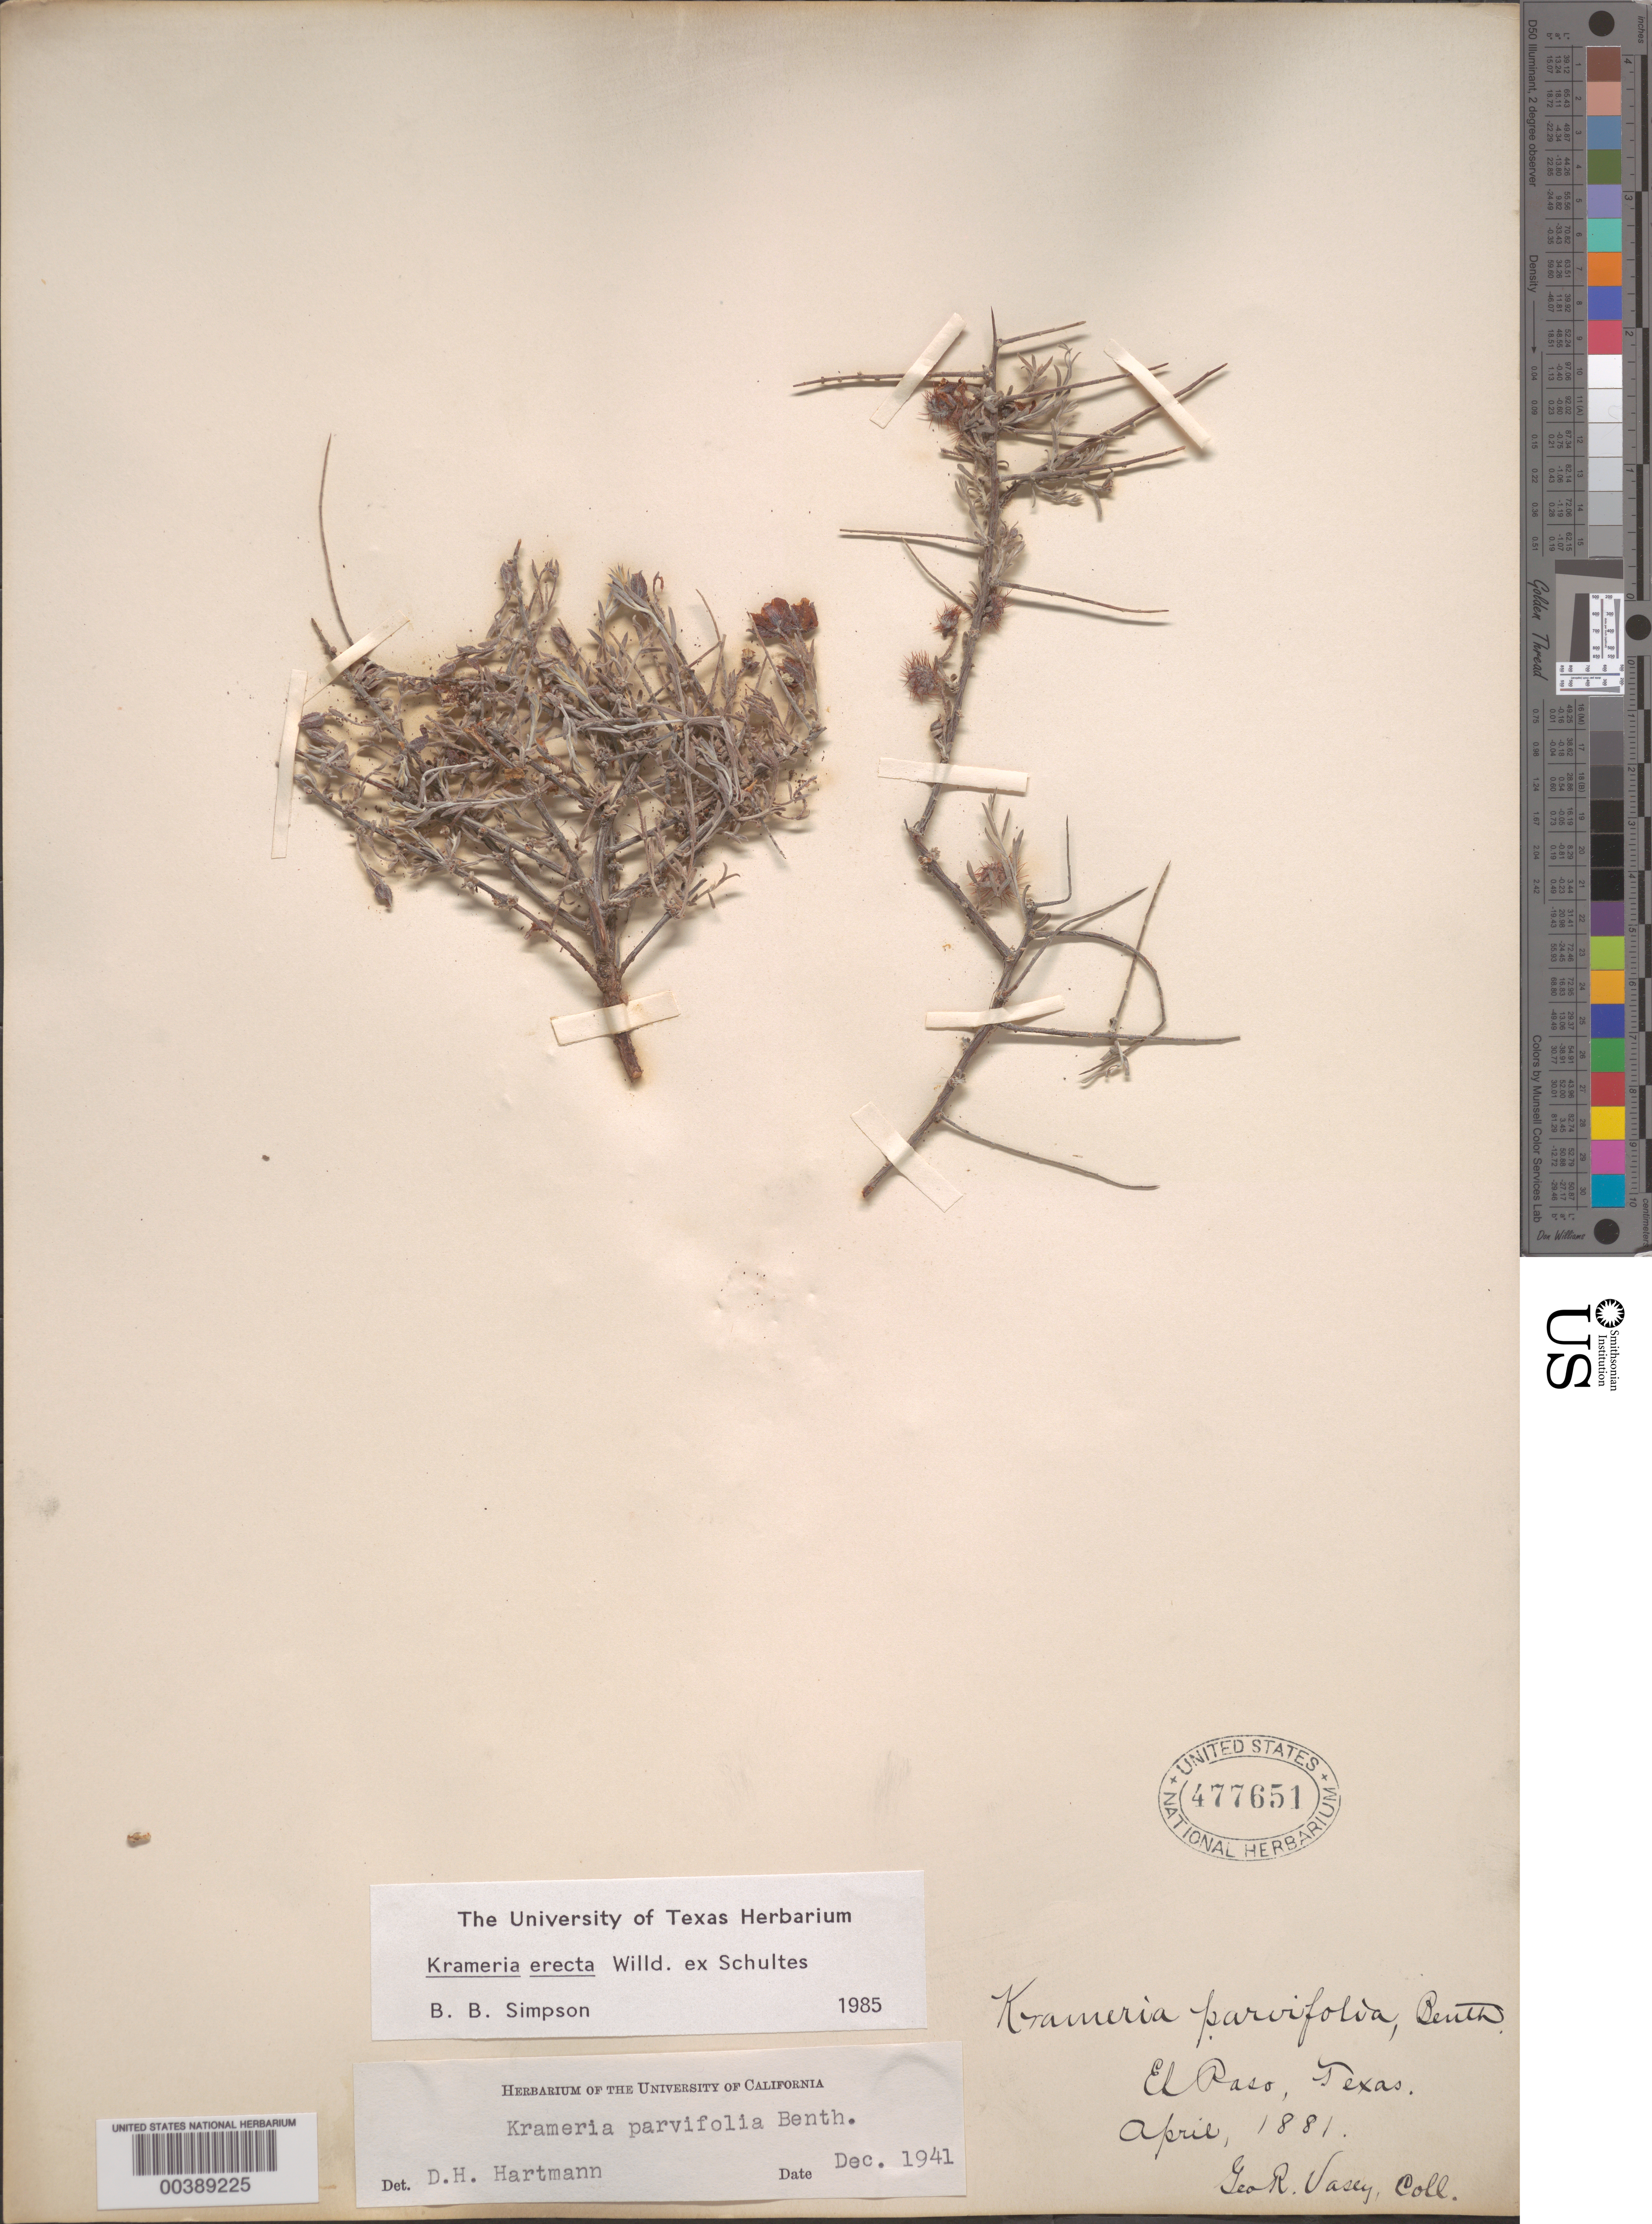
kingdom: Plantae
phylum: Tracheophyta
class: Magnoliopsida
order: Zygophyllales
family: Krameriaceae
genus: Krameria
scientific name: Krameria erecta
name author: Willd. ex Schult.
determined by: Simpson, B. B.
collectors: G. R. Vasey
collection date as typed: Apr 1881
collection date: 1881-04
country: United States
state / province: Texas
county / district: El Paso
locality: El Paso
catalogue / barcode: US 477651